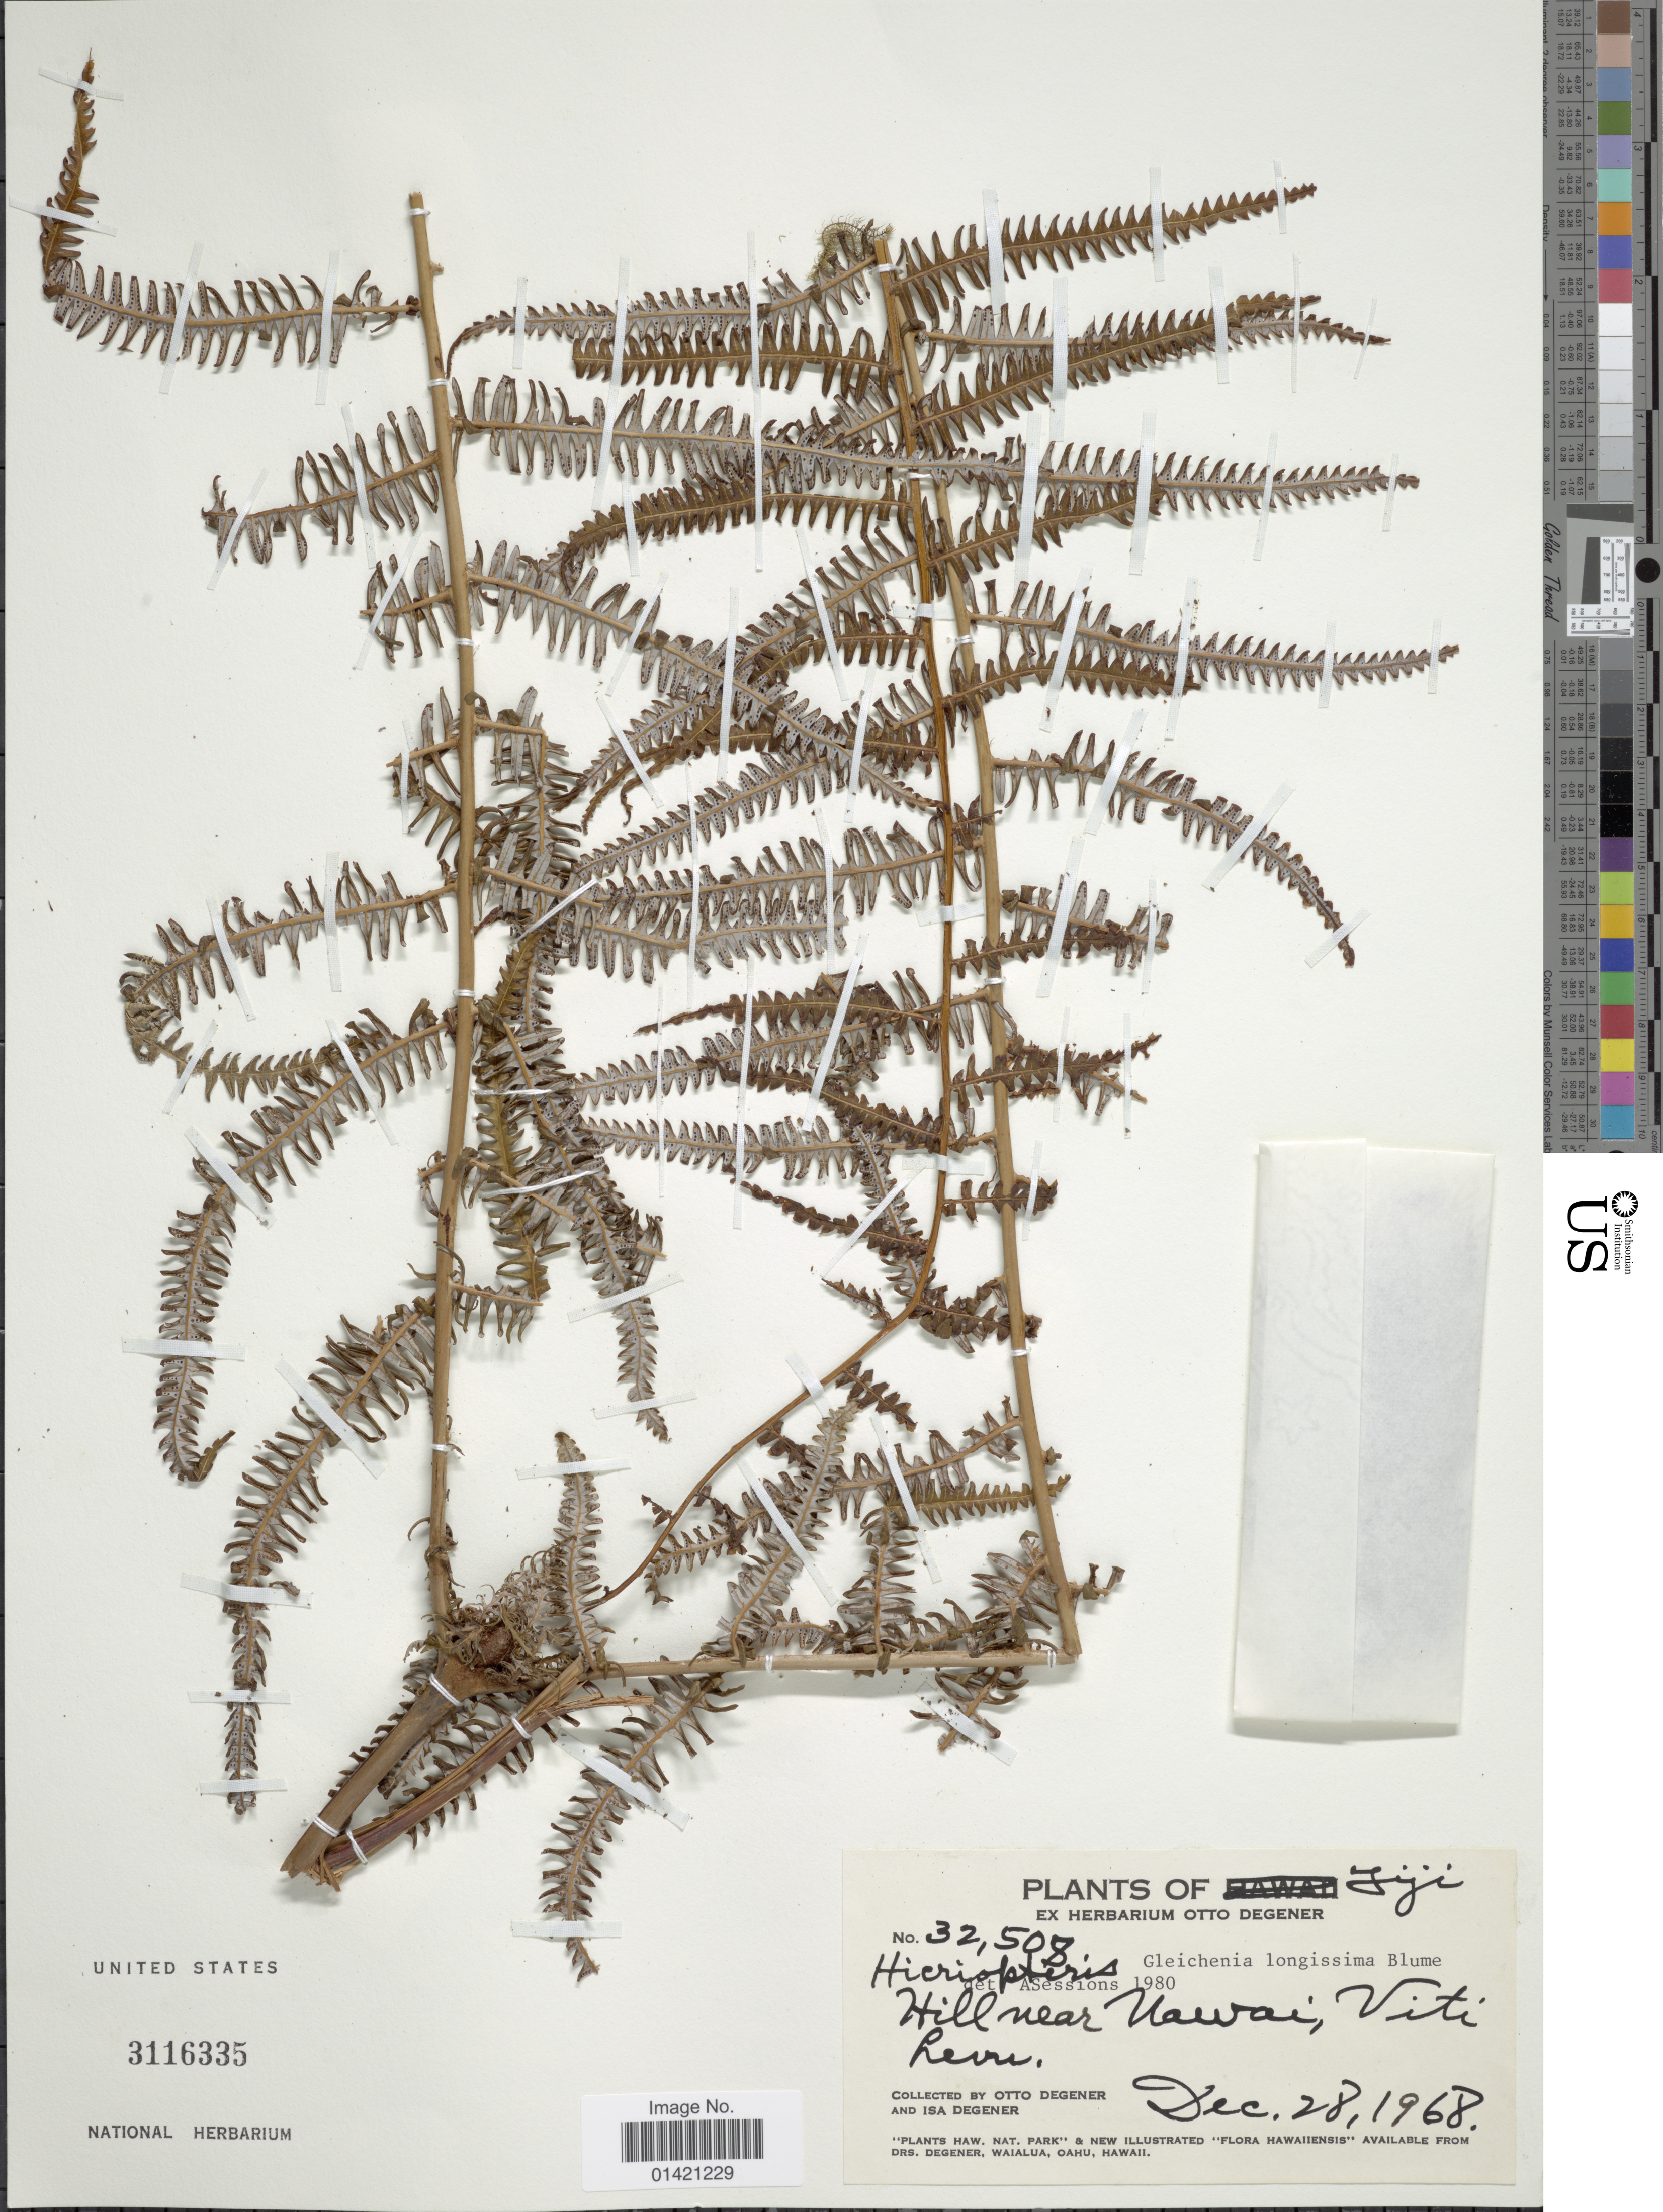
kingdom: Plantae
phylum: Tracheophyta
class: Polypodiopsida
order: Gleicheniales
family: Gleicheniaceae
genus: Diplopterygium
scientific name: Diplopterygium glaucum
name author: (Thunb. ex Houtt.) Nakai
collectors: O. Degener & I. Degener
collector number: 32508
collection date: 1968-12-28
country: Fiji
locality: Hill near Hawai, Viti Levu.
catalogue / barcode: US 3116335